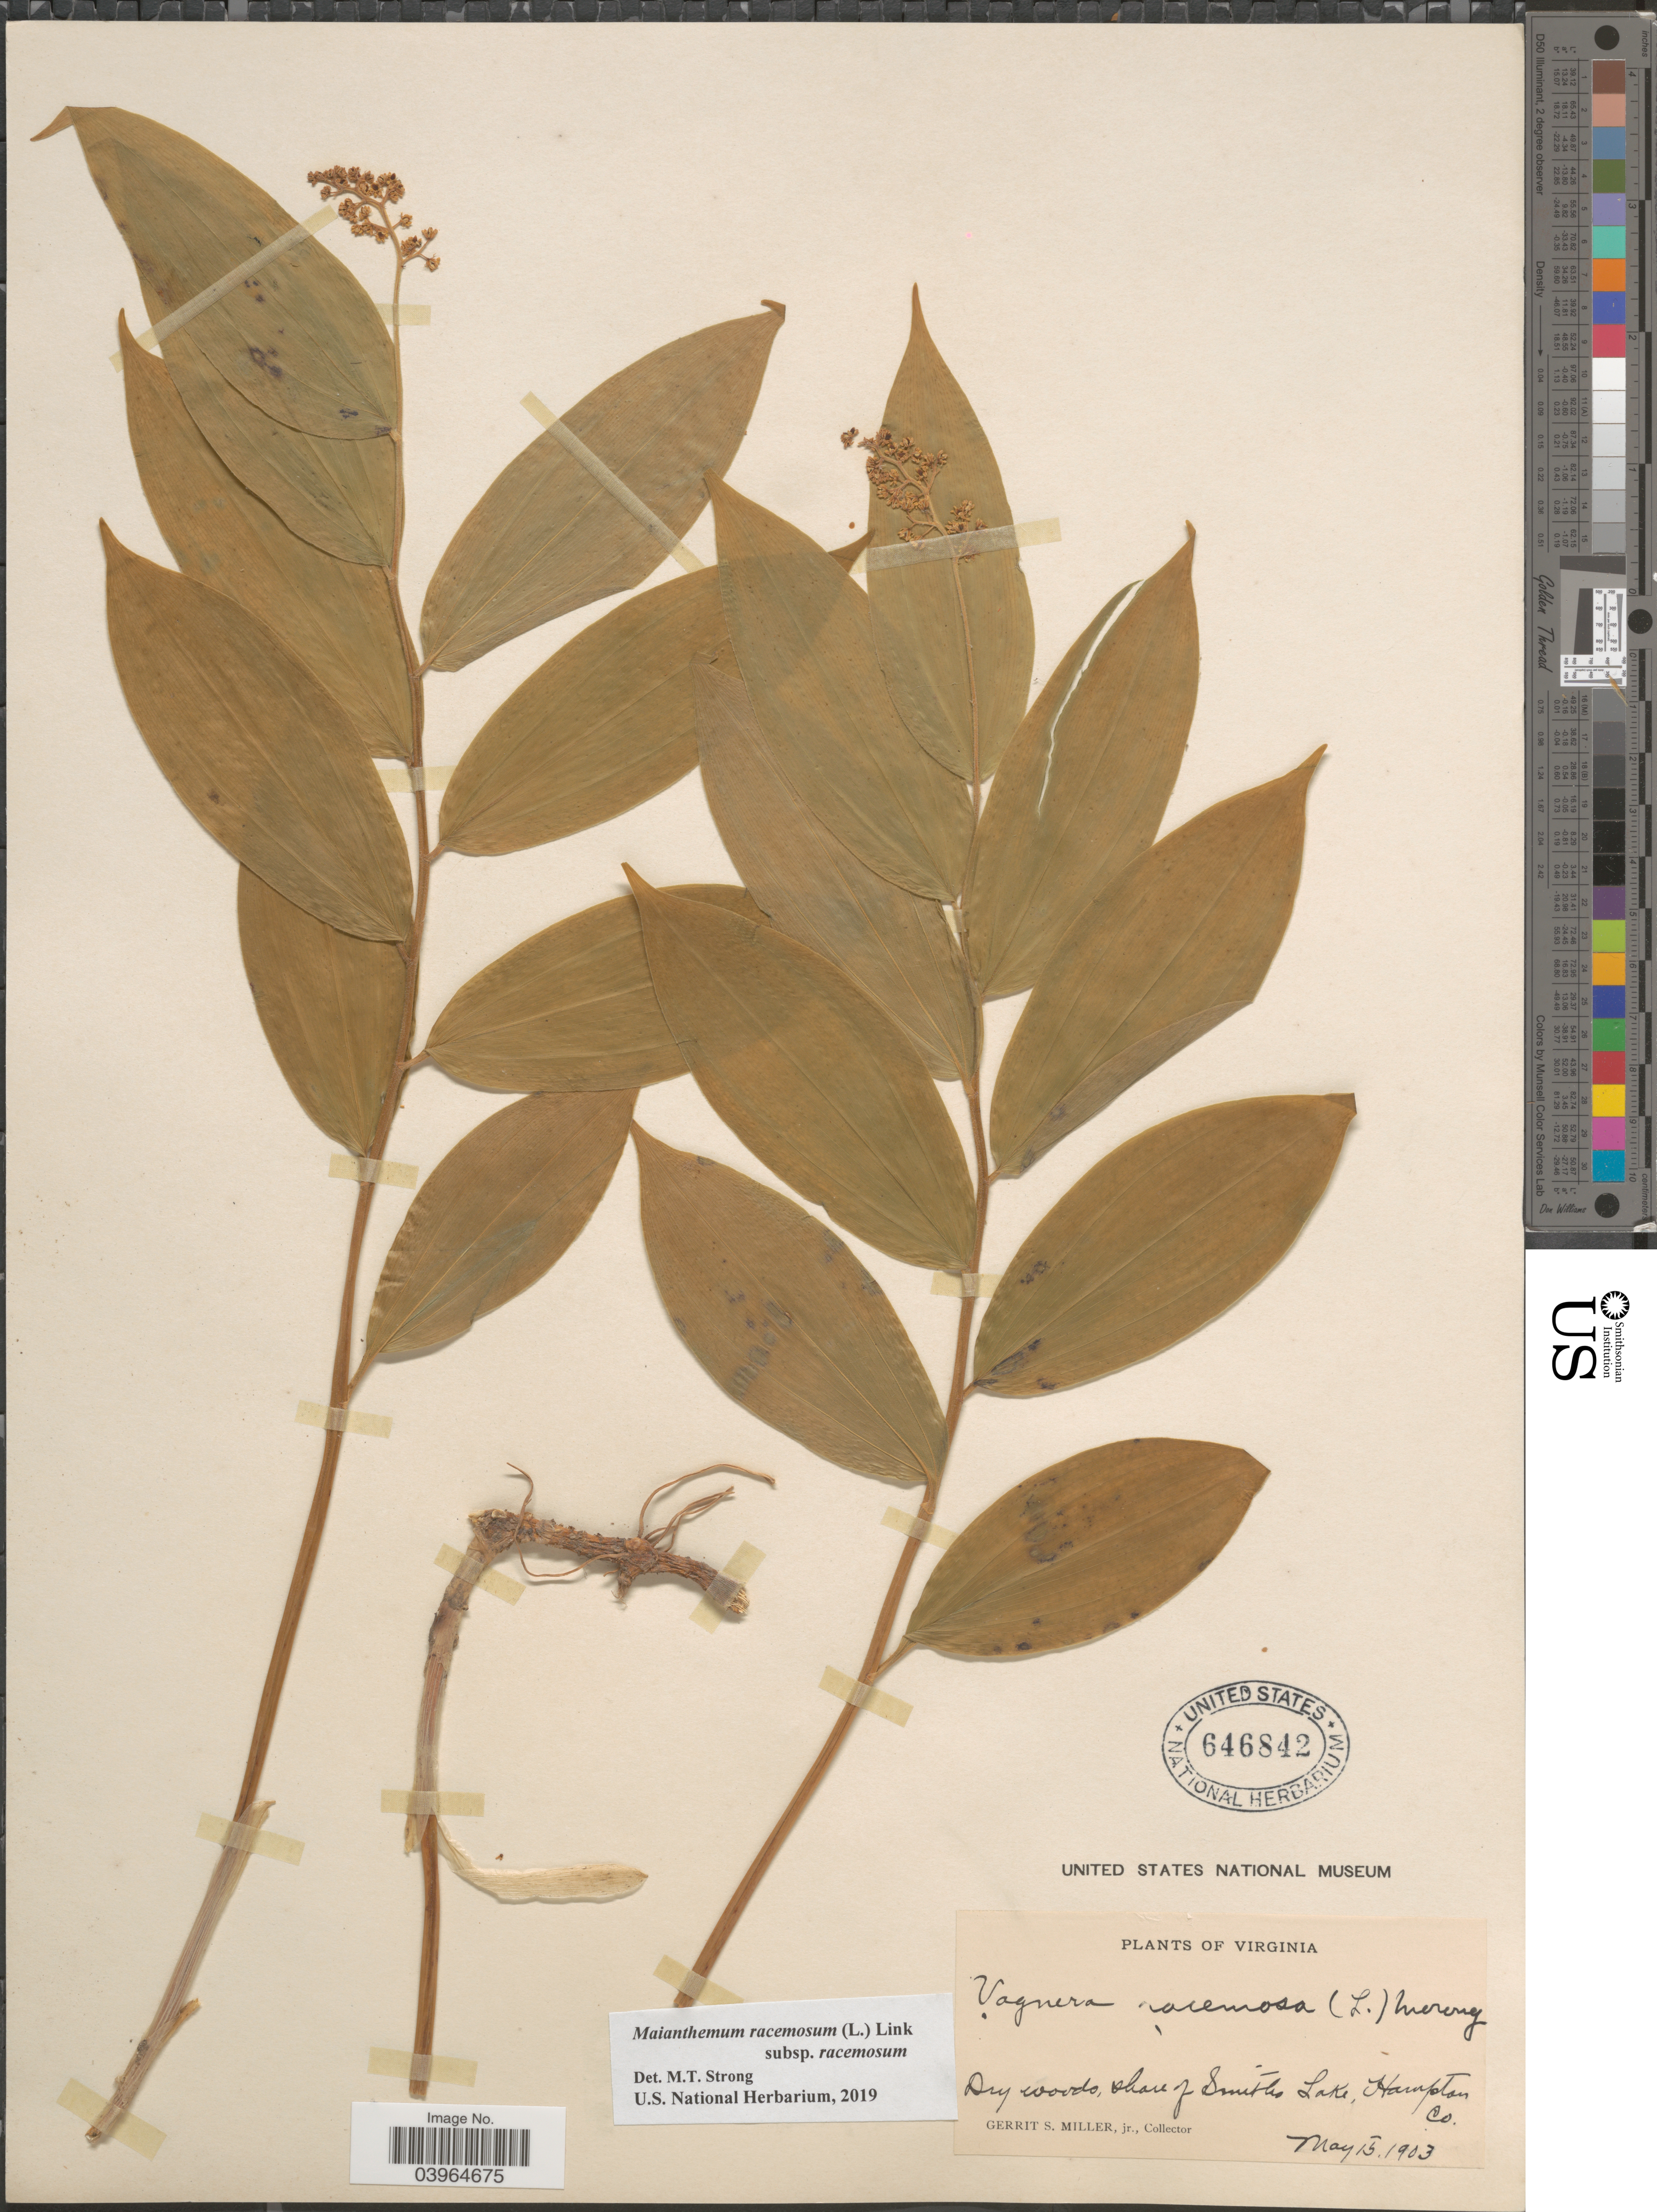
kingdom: Plantae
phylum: Tracheophyta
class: Liliopsida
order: Asparagales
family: Asparagaceae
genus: Maianthemum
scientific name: Maianthemum racemosum subsp. racemosum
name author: (L.) Link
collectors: G. S. Miller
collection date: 1903-05-15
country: United States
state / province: Virginia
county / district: City of Hampton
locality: Dry woods, shore of Smith's Lake.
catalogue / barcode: US 646842